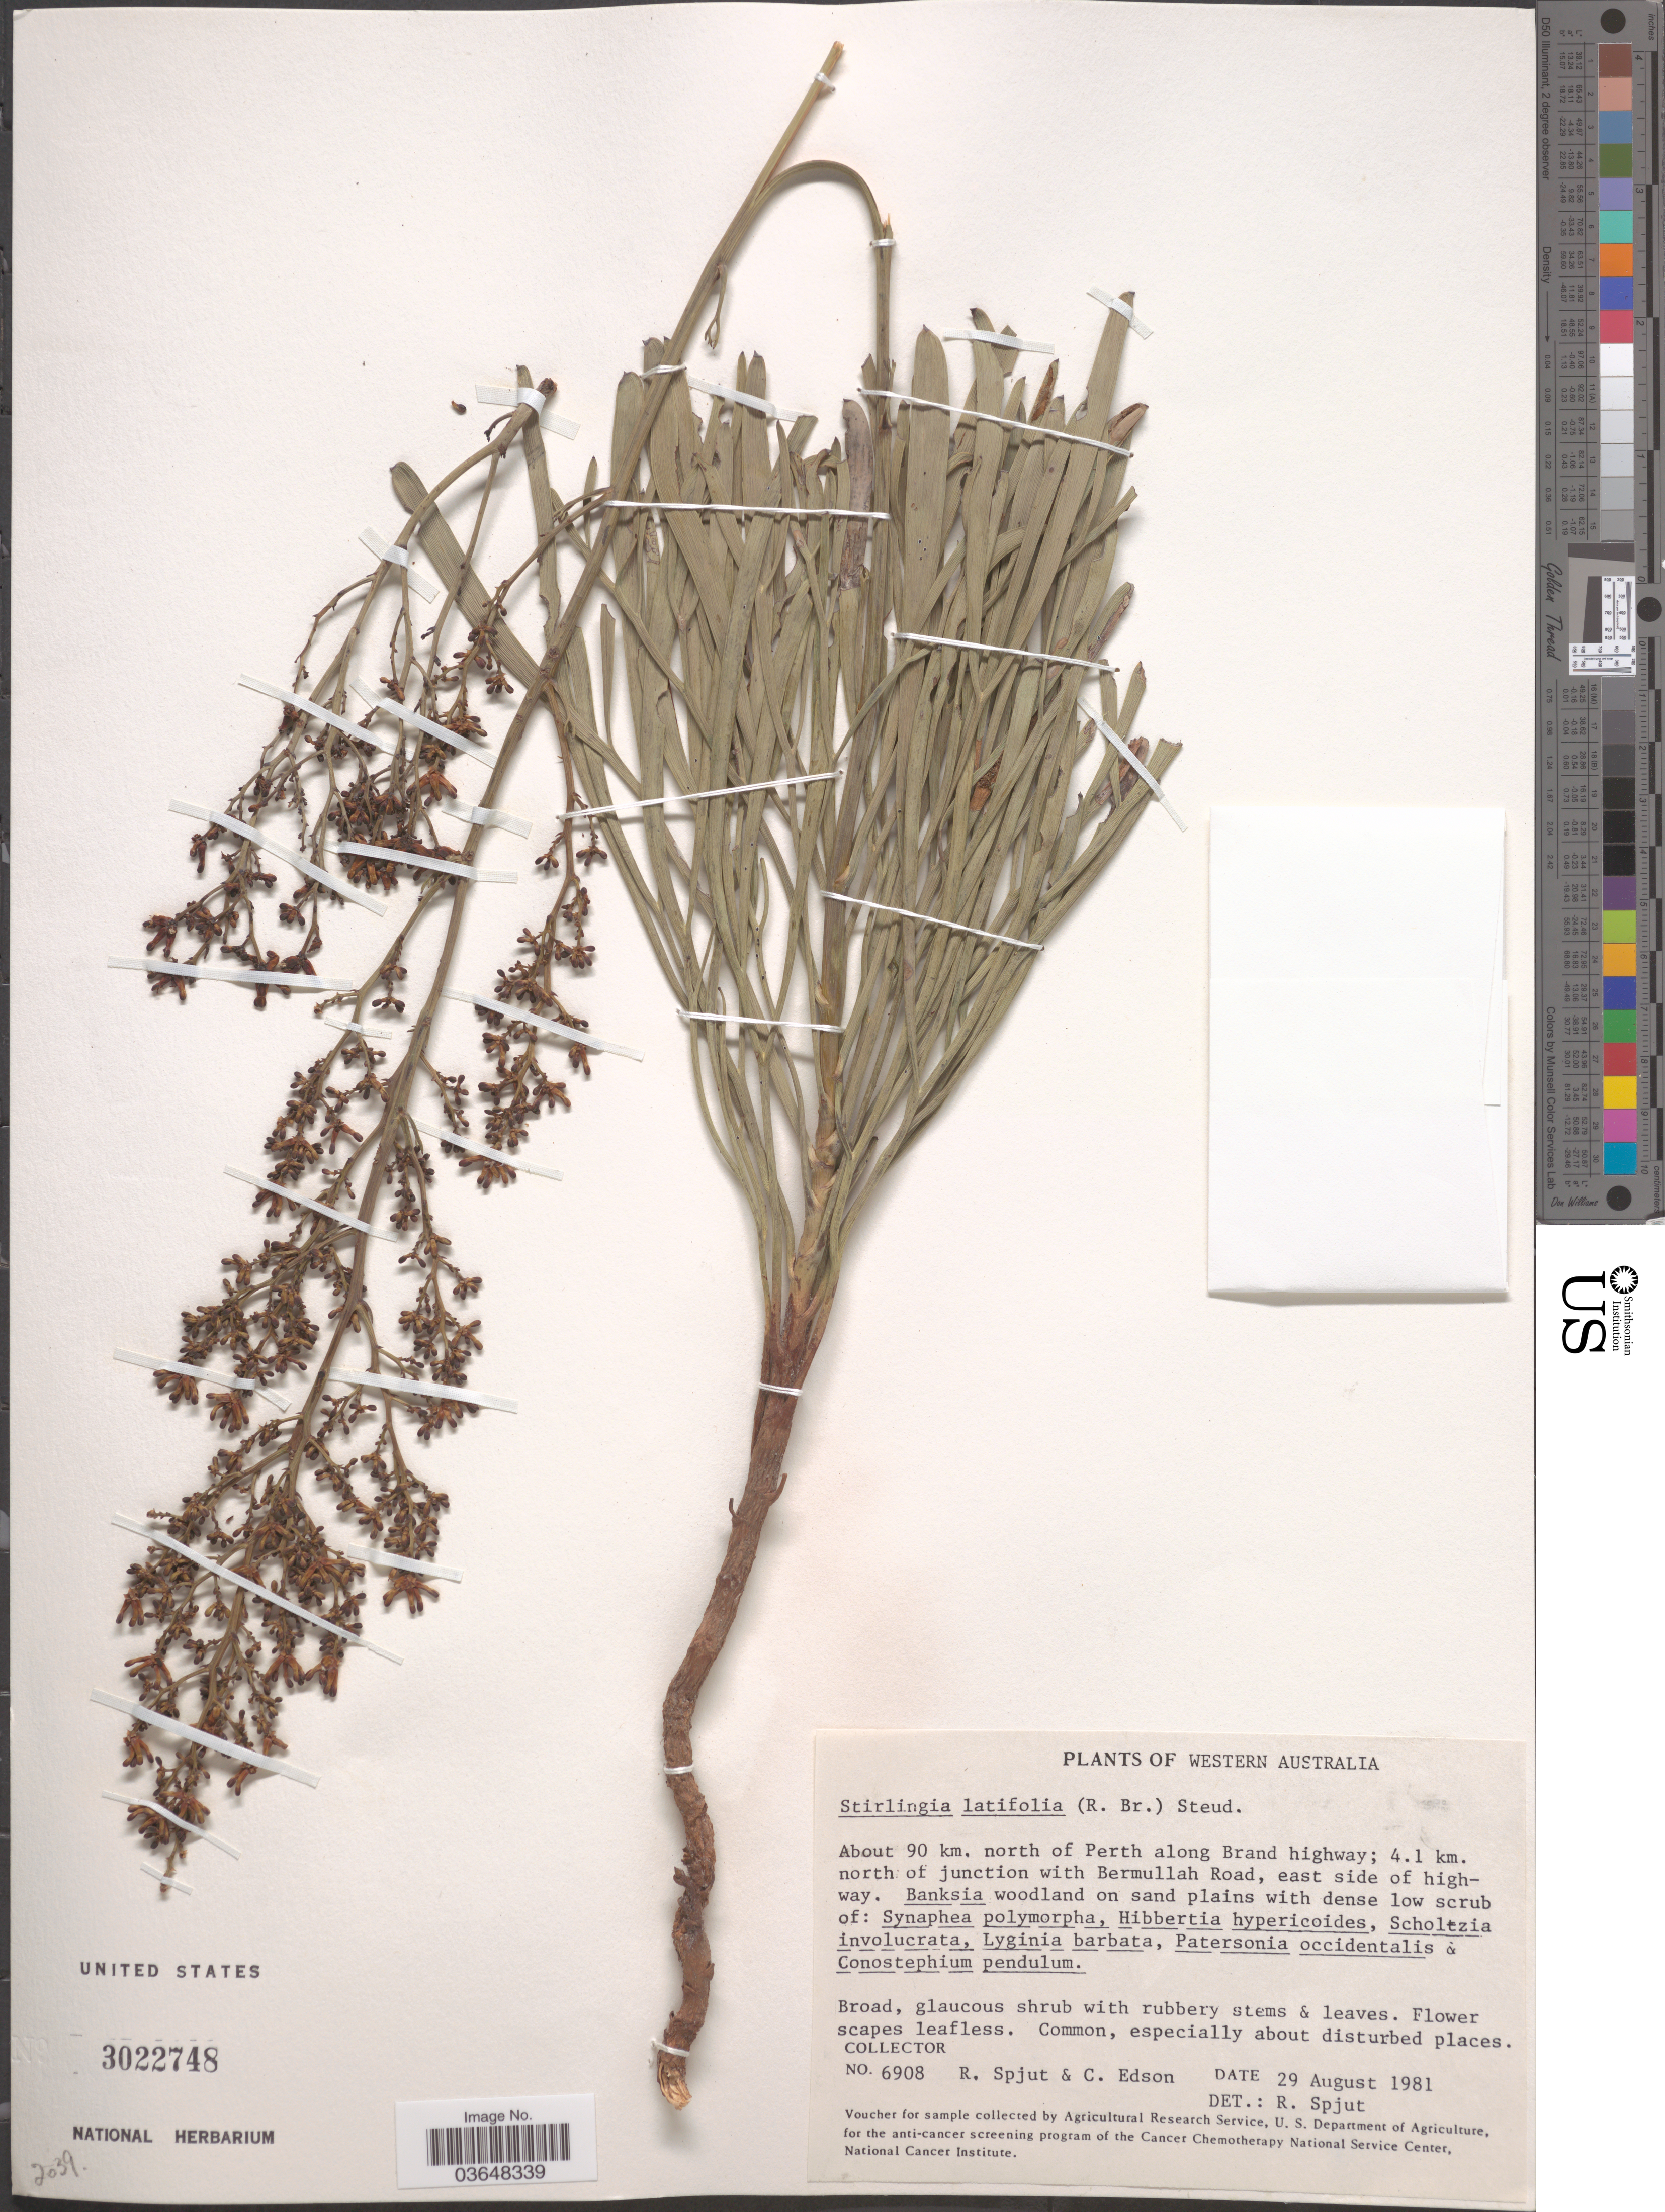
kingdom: Plantae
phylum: Tracheophyta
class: Magnoliopsida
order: Proteales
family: Proteaceae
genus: Stirlingia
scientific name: Stirlingia latifolia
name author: (R. Br.) Steud.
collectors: R. Spjut & C. Edson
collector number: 6908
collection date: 1981-08-29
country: Australia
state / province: Western Australia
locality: About 90 km. north of Perth along Brand highway; 4.1 km. north of junction with Bermullah Road, east side of highway.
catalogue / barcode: US 3022748